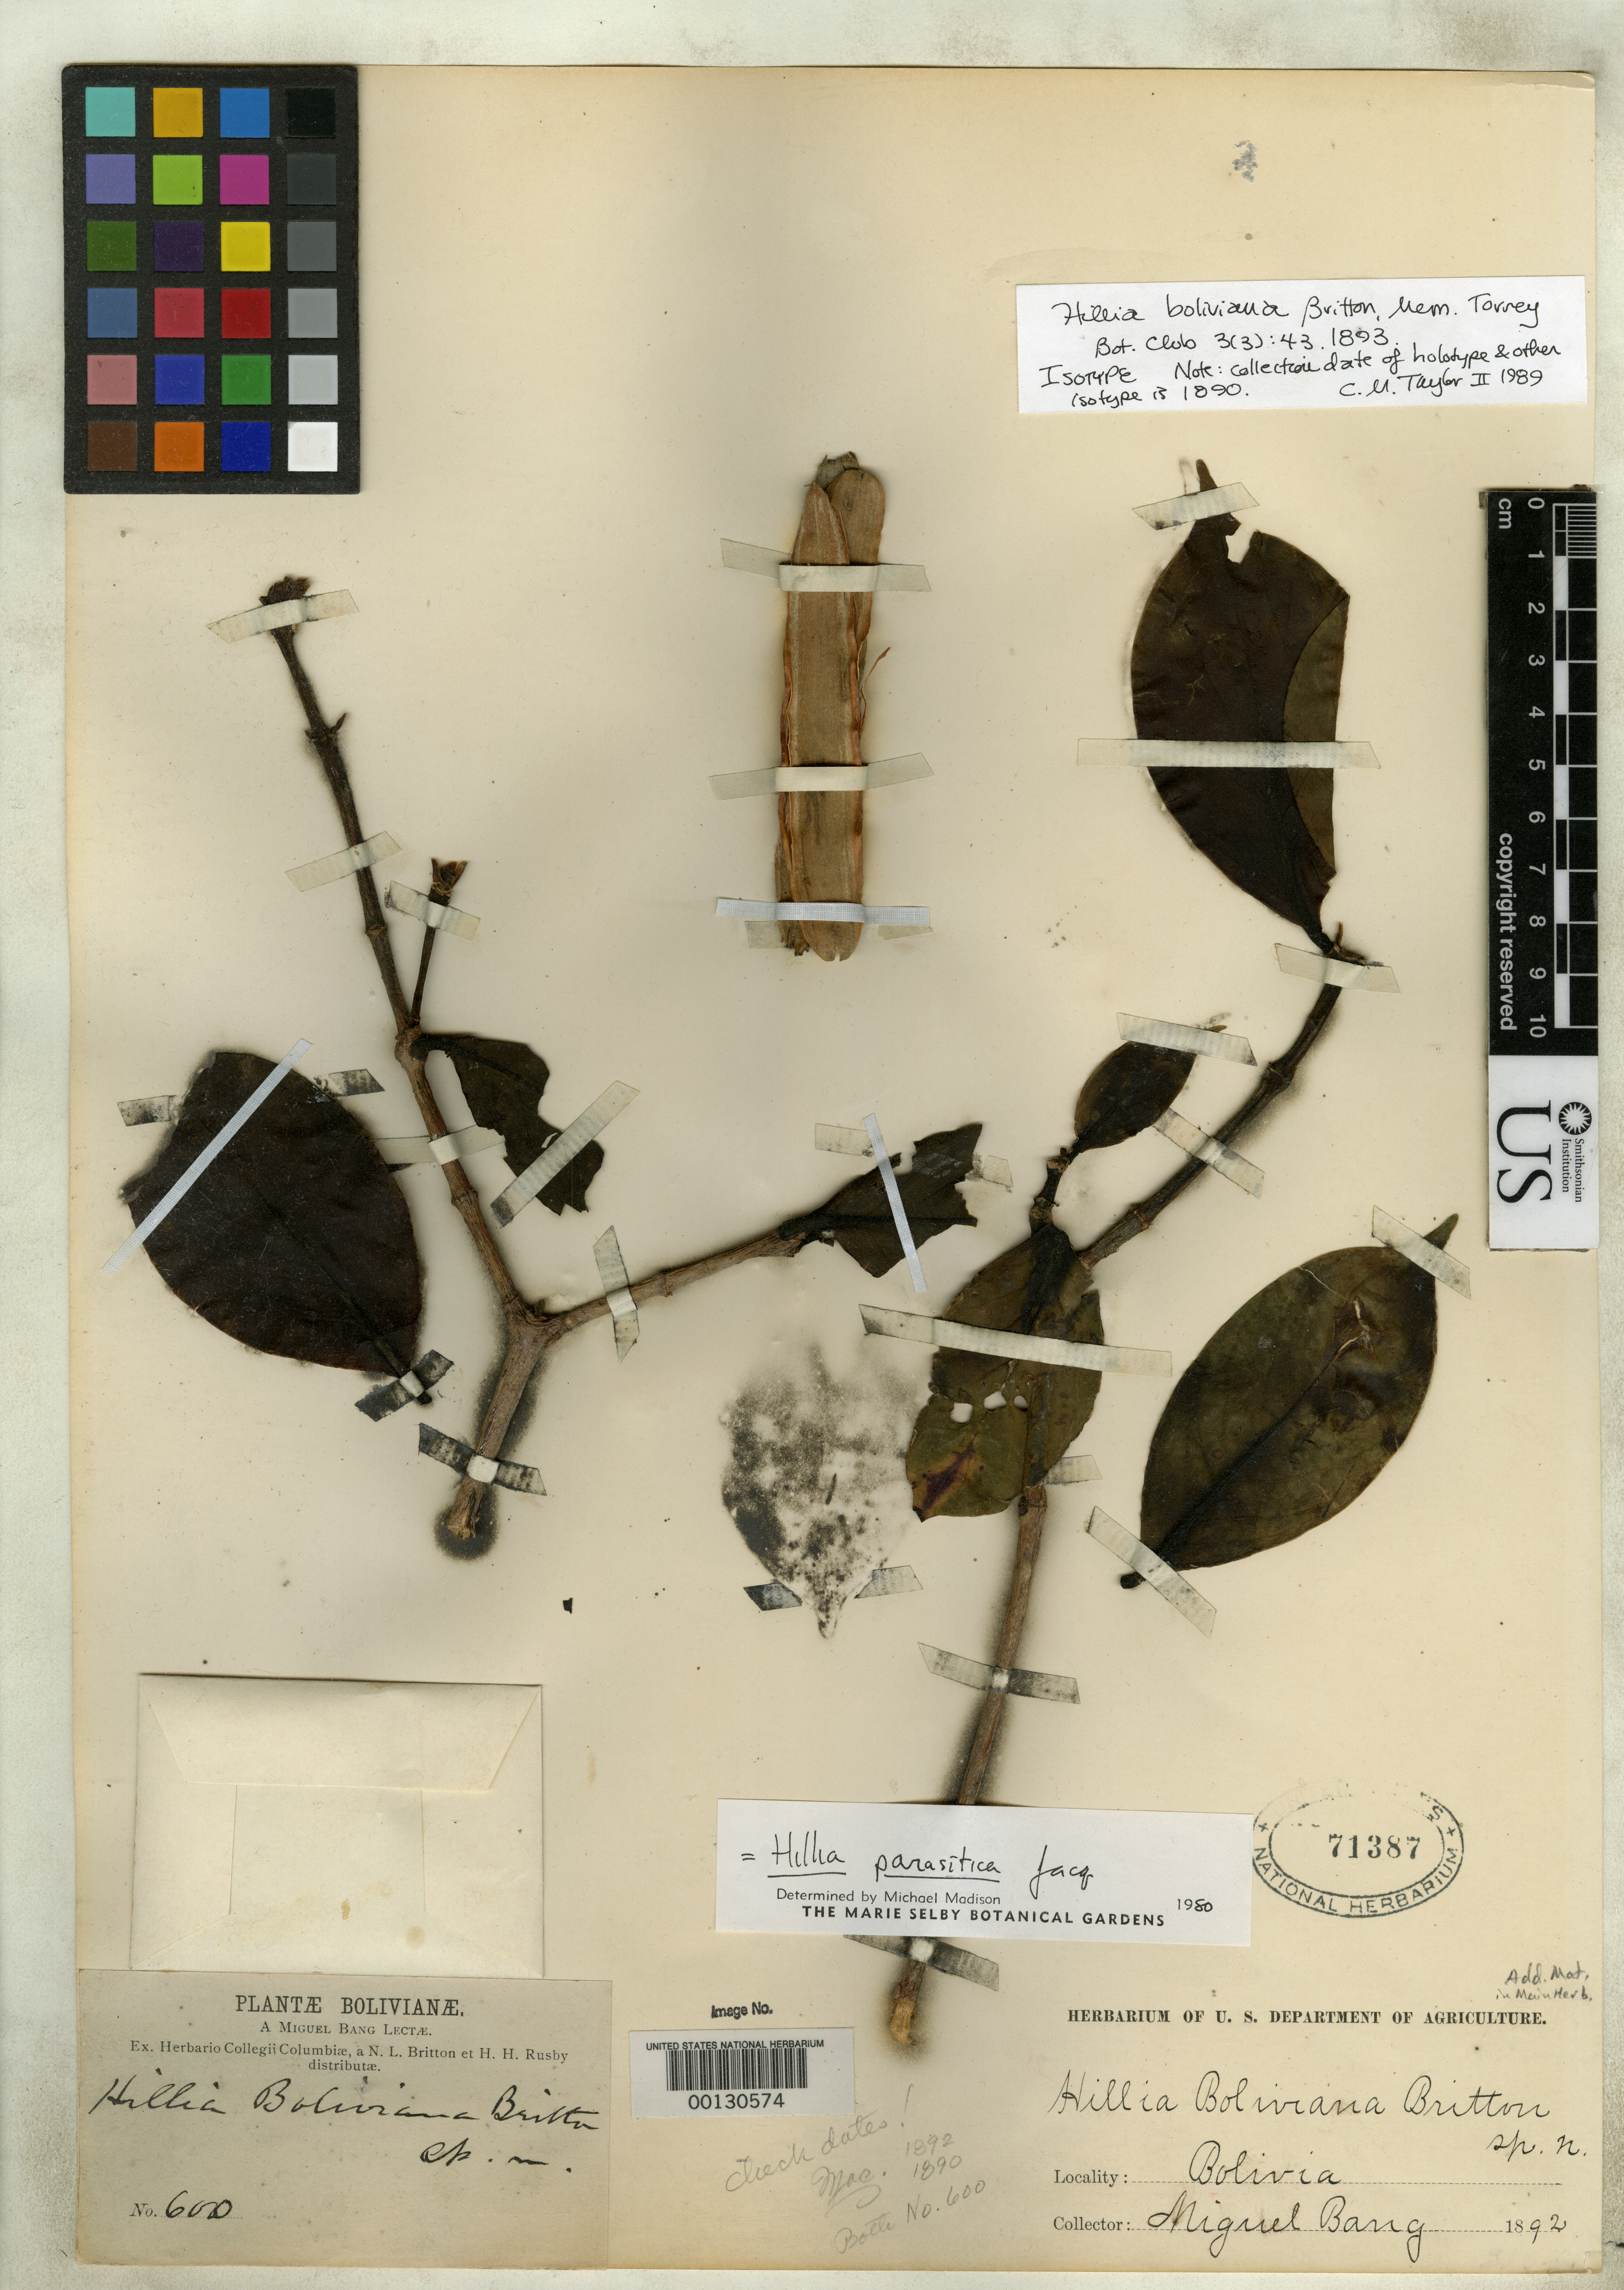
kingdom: Plantae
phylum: Tracheophyta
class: Magnoliopsida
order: Gentianales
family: Rubiaceae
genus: Hillia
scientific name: Hillia boliviana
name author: Britton ex Rusby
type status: Isotype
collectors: M. Bang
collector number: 600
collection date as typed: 1890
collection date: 1890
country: Bolivia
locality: Las Yungas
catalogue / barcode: US 71387